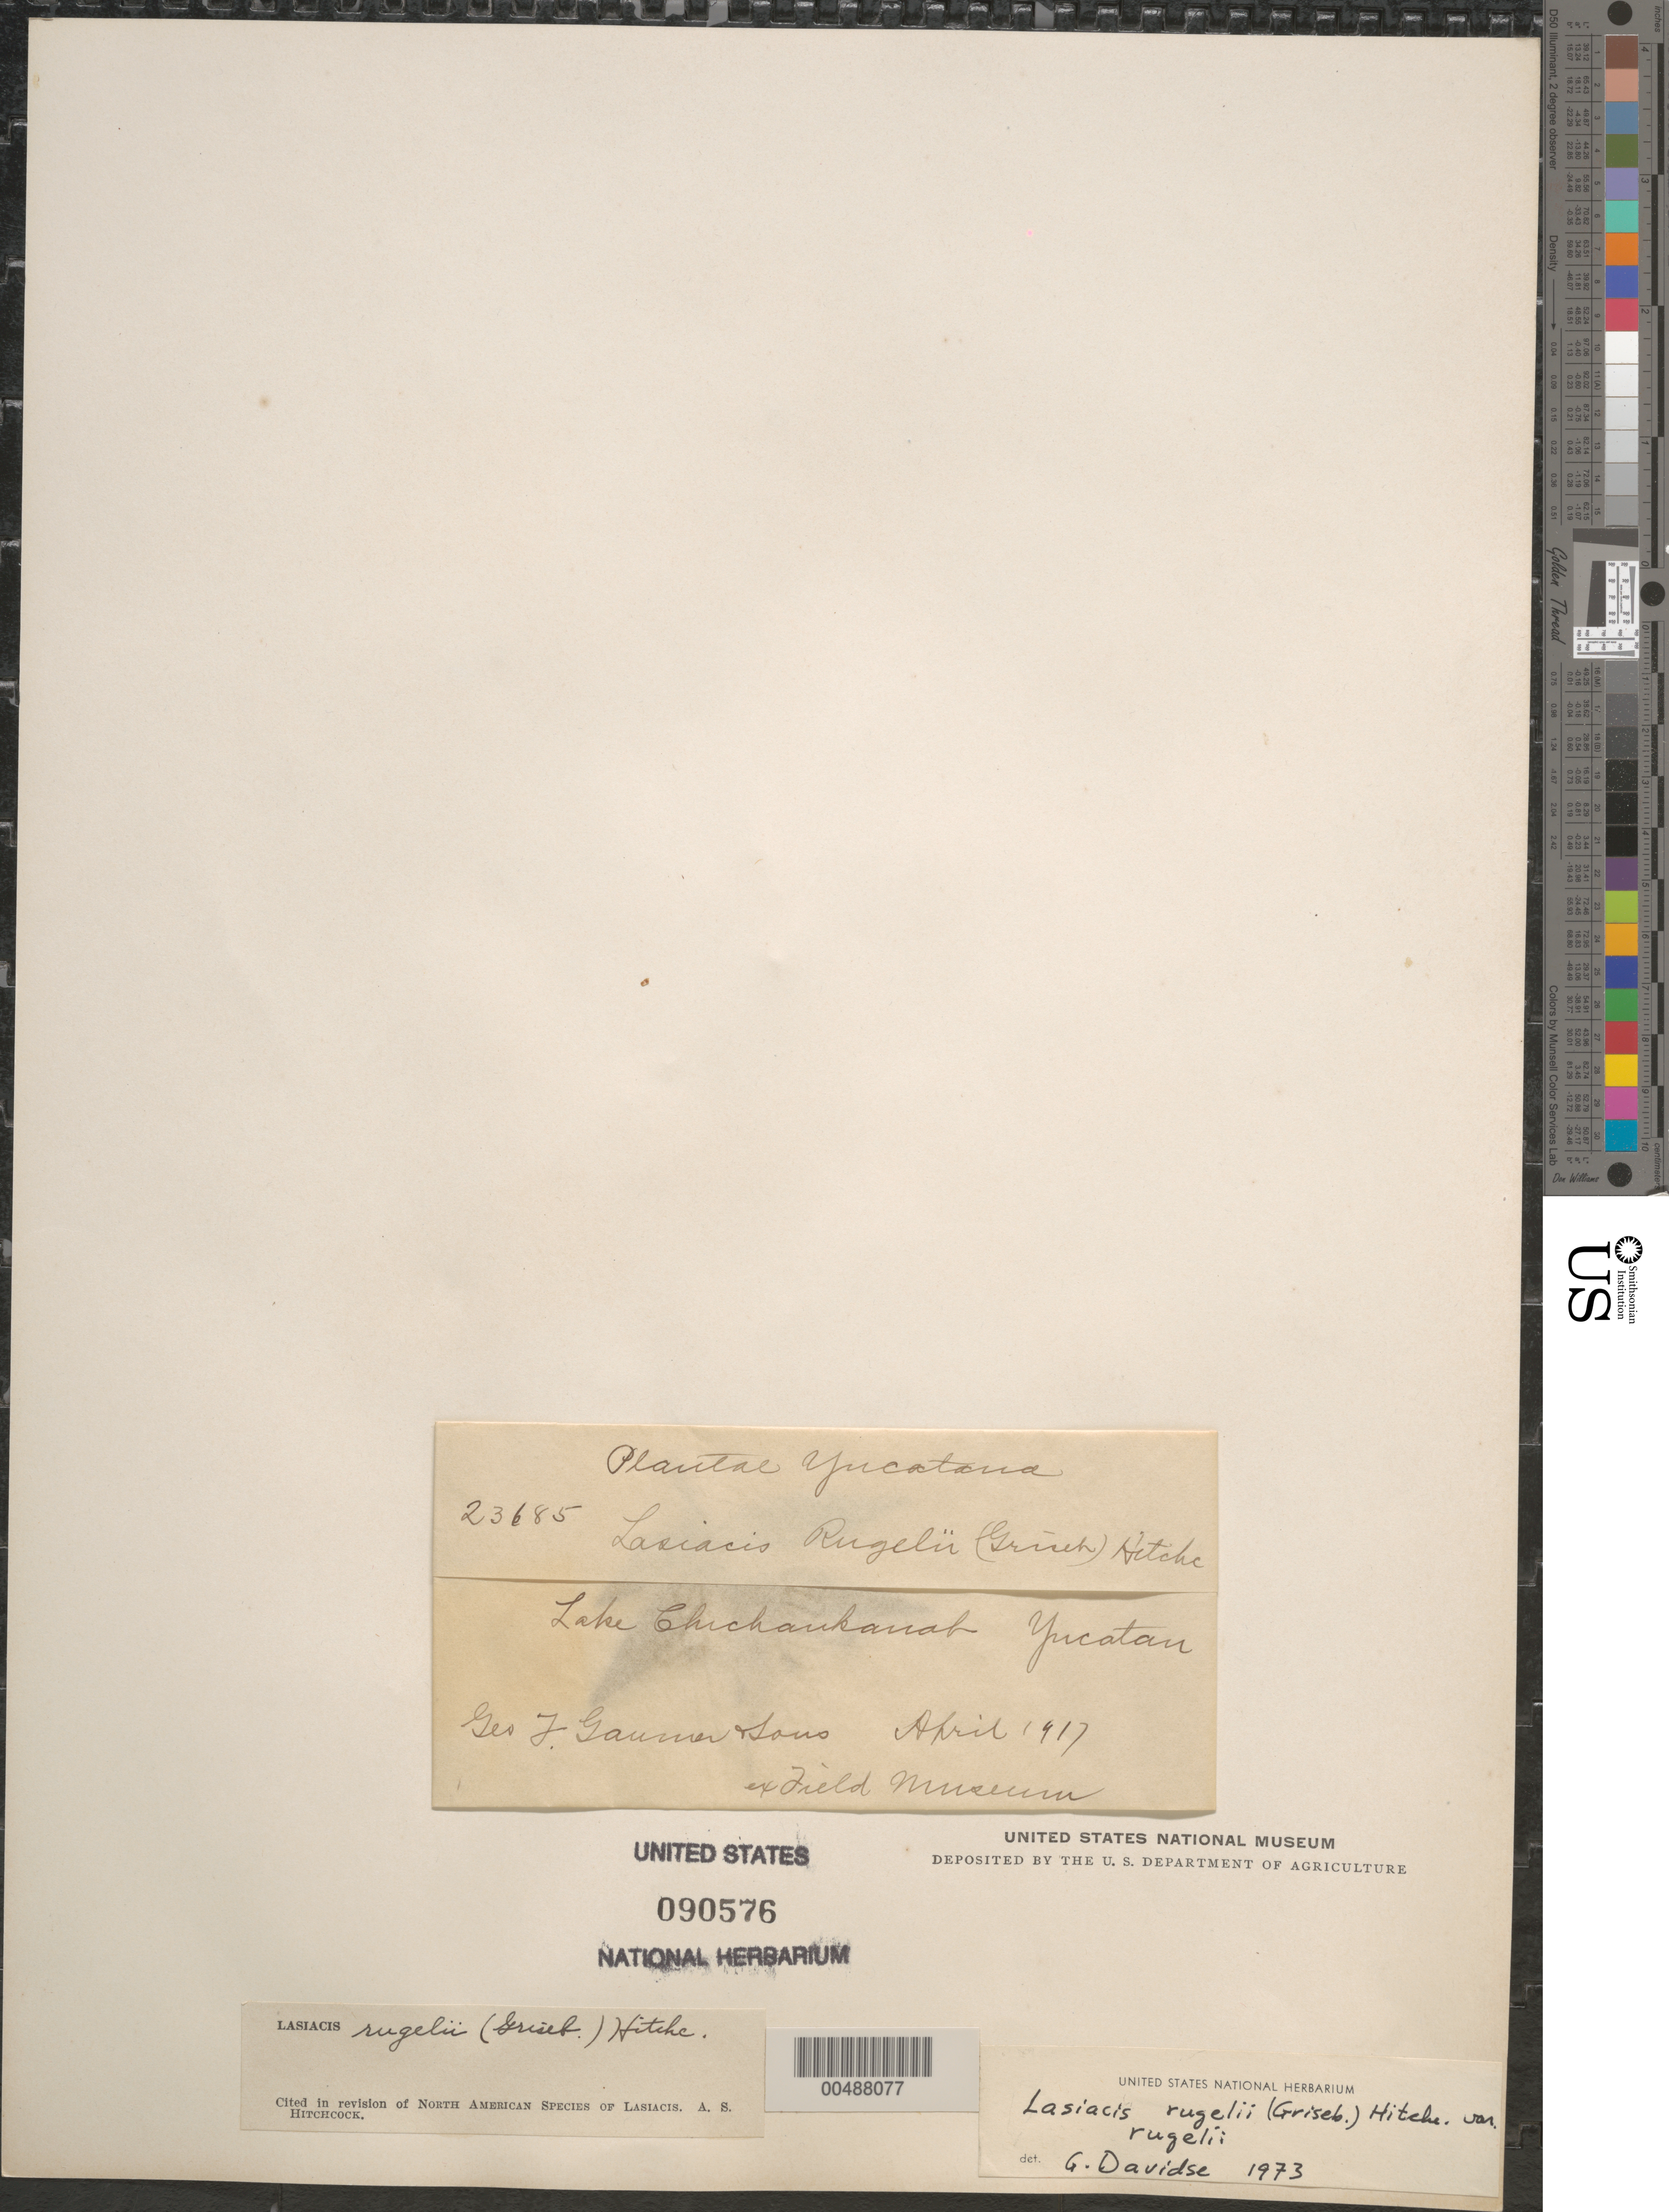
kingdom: Plantae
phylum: Tracheophyta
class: Liliopsida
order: Poales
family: Poaceae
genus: Lasiacis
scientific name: Lasiacis rugelii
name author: (Griseb.) Hitchc.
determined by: Davidse, Gerrit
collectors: G. F. Gaumer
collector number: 23685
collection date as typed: Apr 1917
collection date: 1917-04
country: Mexico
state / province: Yucatan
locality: Lake Chichankanab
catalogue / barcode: US 90576